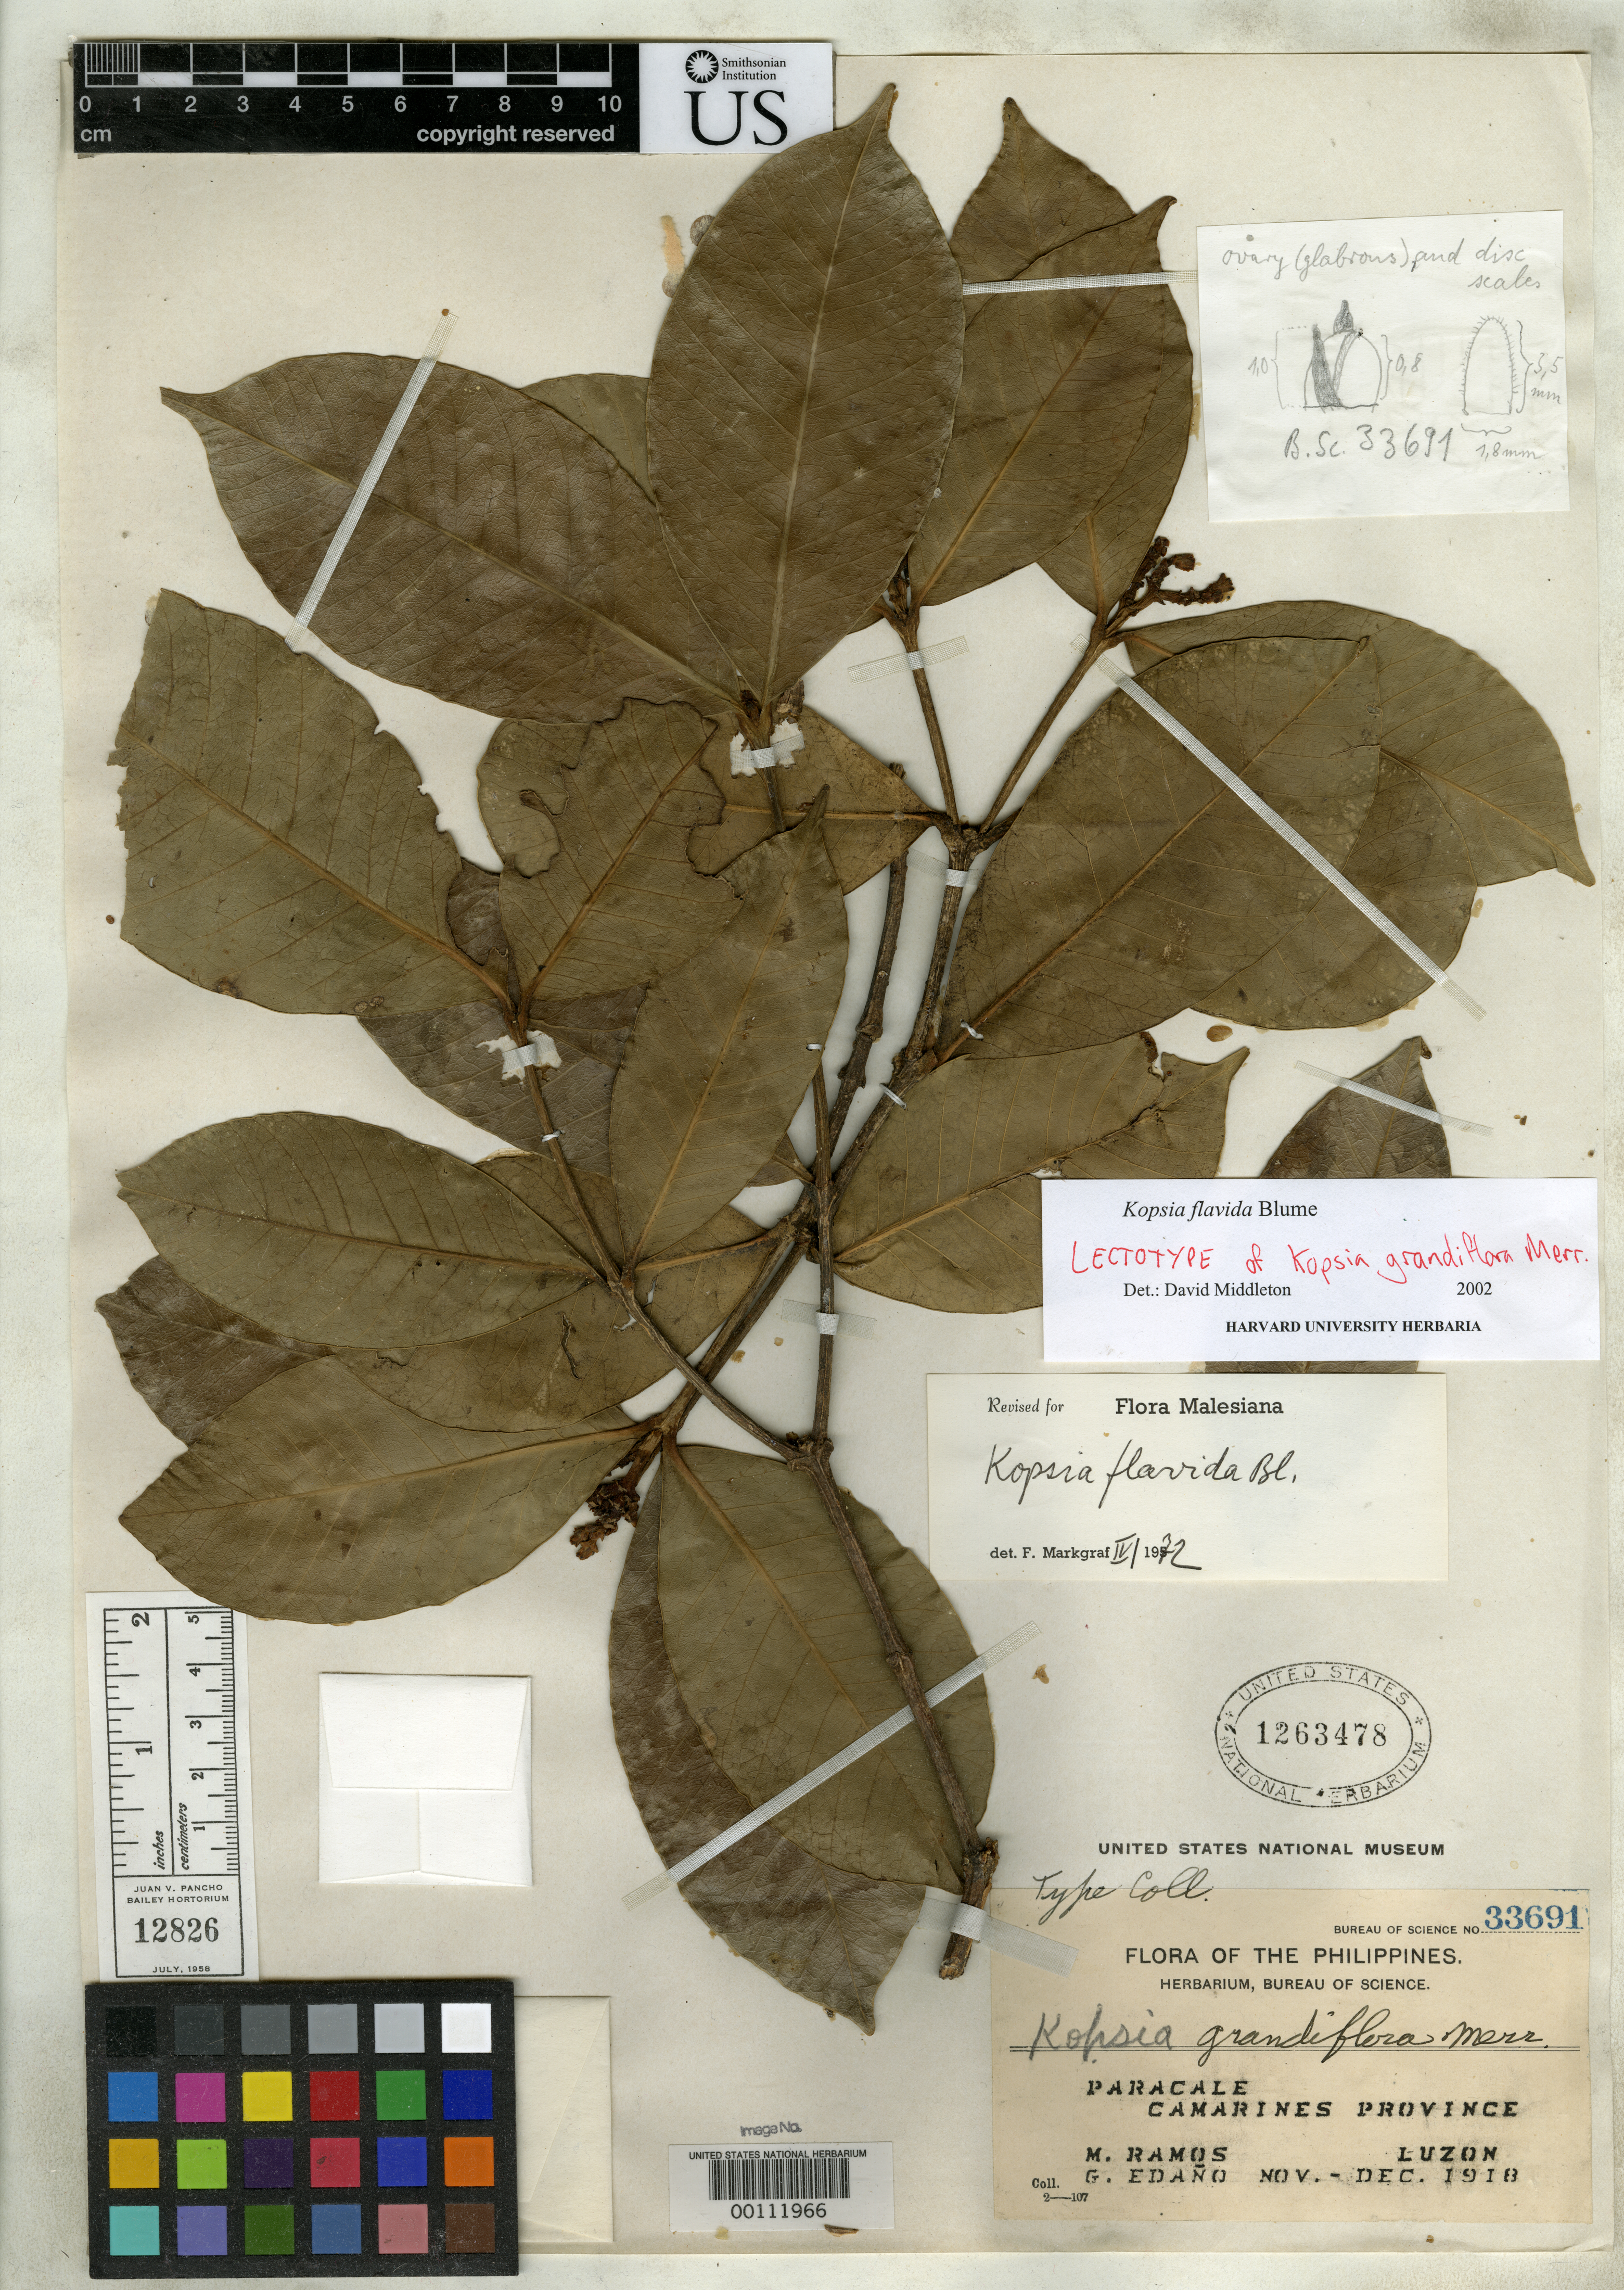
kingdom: Plantae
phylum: Tracheophyta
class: Magnoliopsida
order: Gentianales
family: Apocynaceae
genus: Kopsia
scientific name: Kopsia grandiflora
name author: Merr.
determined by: Middleton, D. J.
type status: Lectotype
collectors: M. Ramos & G. Edaño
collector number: Bur. Sci. 33691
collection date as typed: Nov 1918 to -- Dec 1918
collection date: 1918-11/1918-12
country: Philippines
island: Luzon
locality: Paracale, Camarines Province.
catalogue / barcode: US 1263478